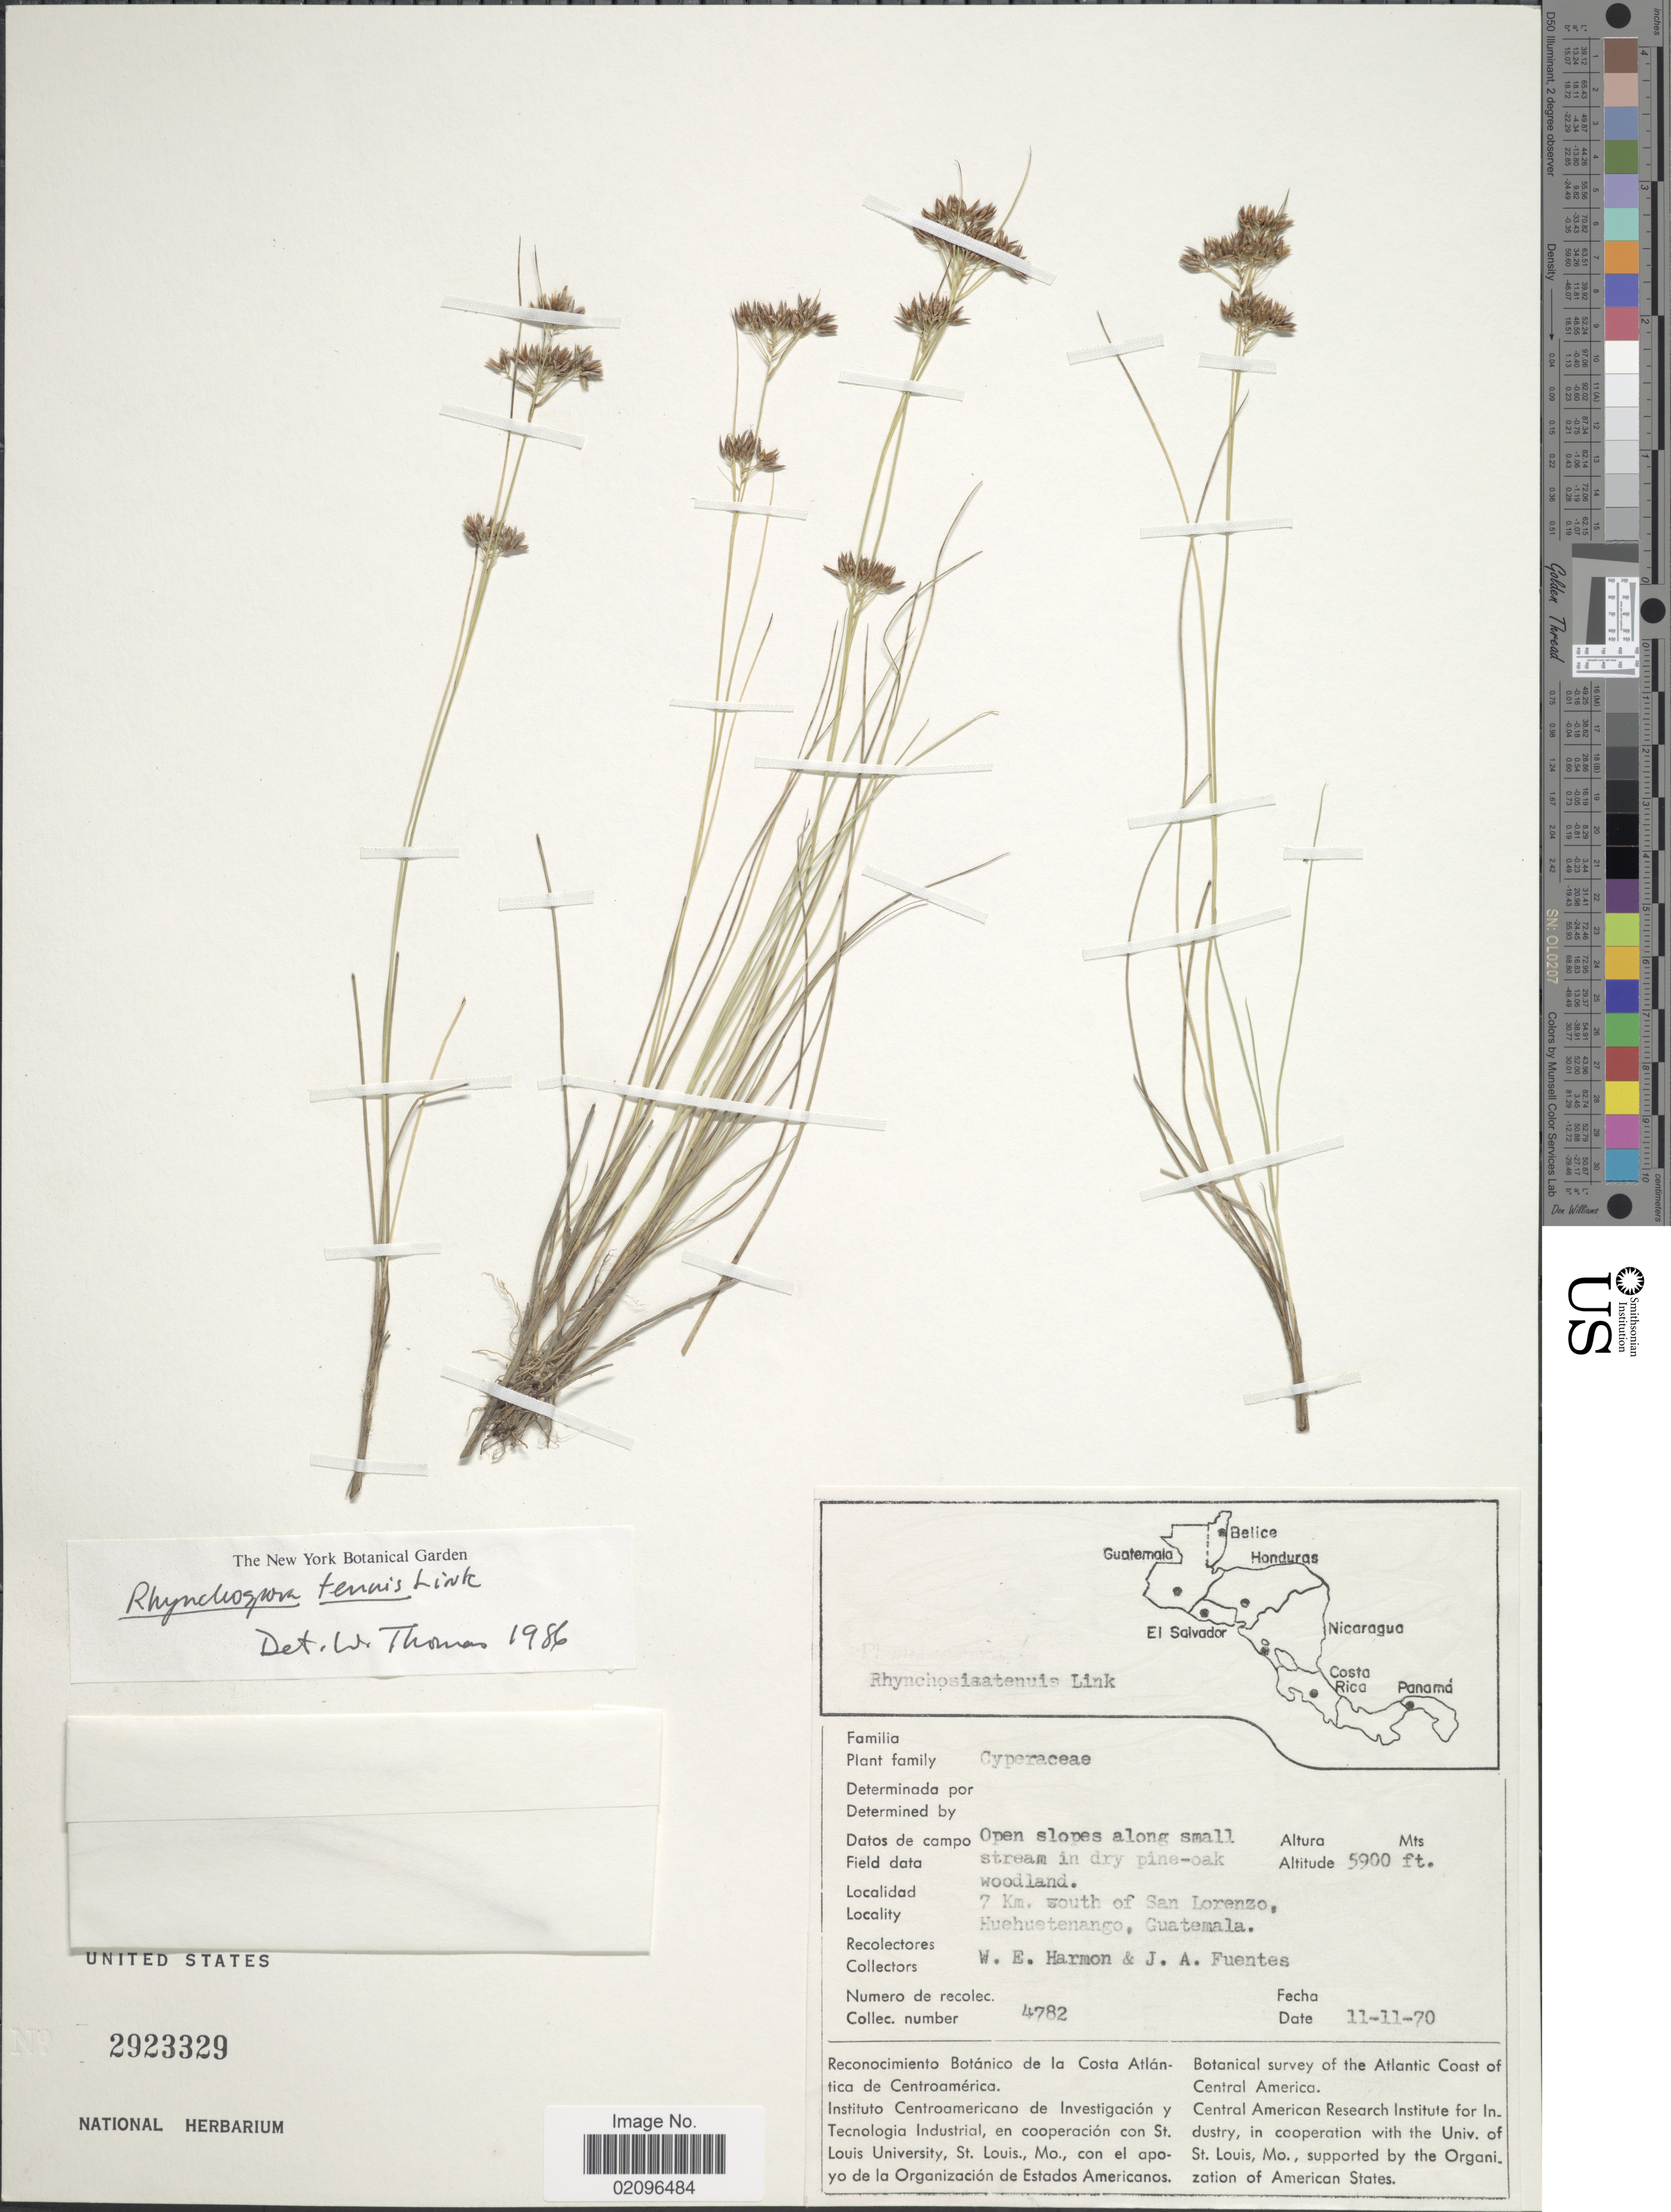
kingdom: Plantae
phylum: Tracheophyta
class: Liliopsida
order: Poales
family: Cyperaceae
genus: Rhynchospora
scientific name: Rhynchospora tenuis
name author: Link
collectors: W. E. Harmon & J. Fuentes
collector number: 4782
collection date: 1970-11-11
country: Guatemala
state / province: Huehuetenango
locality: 7 Km. south of San Lorenzo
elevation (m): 1798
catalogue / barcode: US 2923329